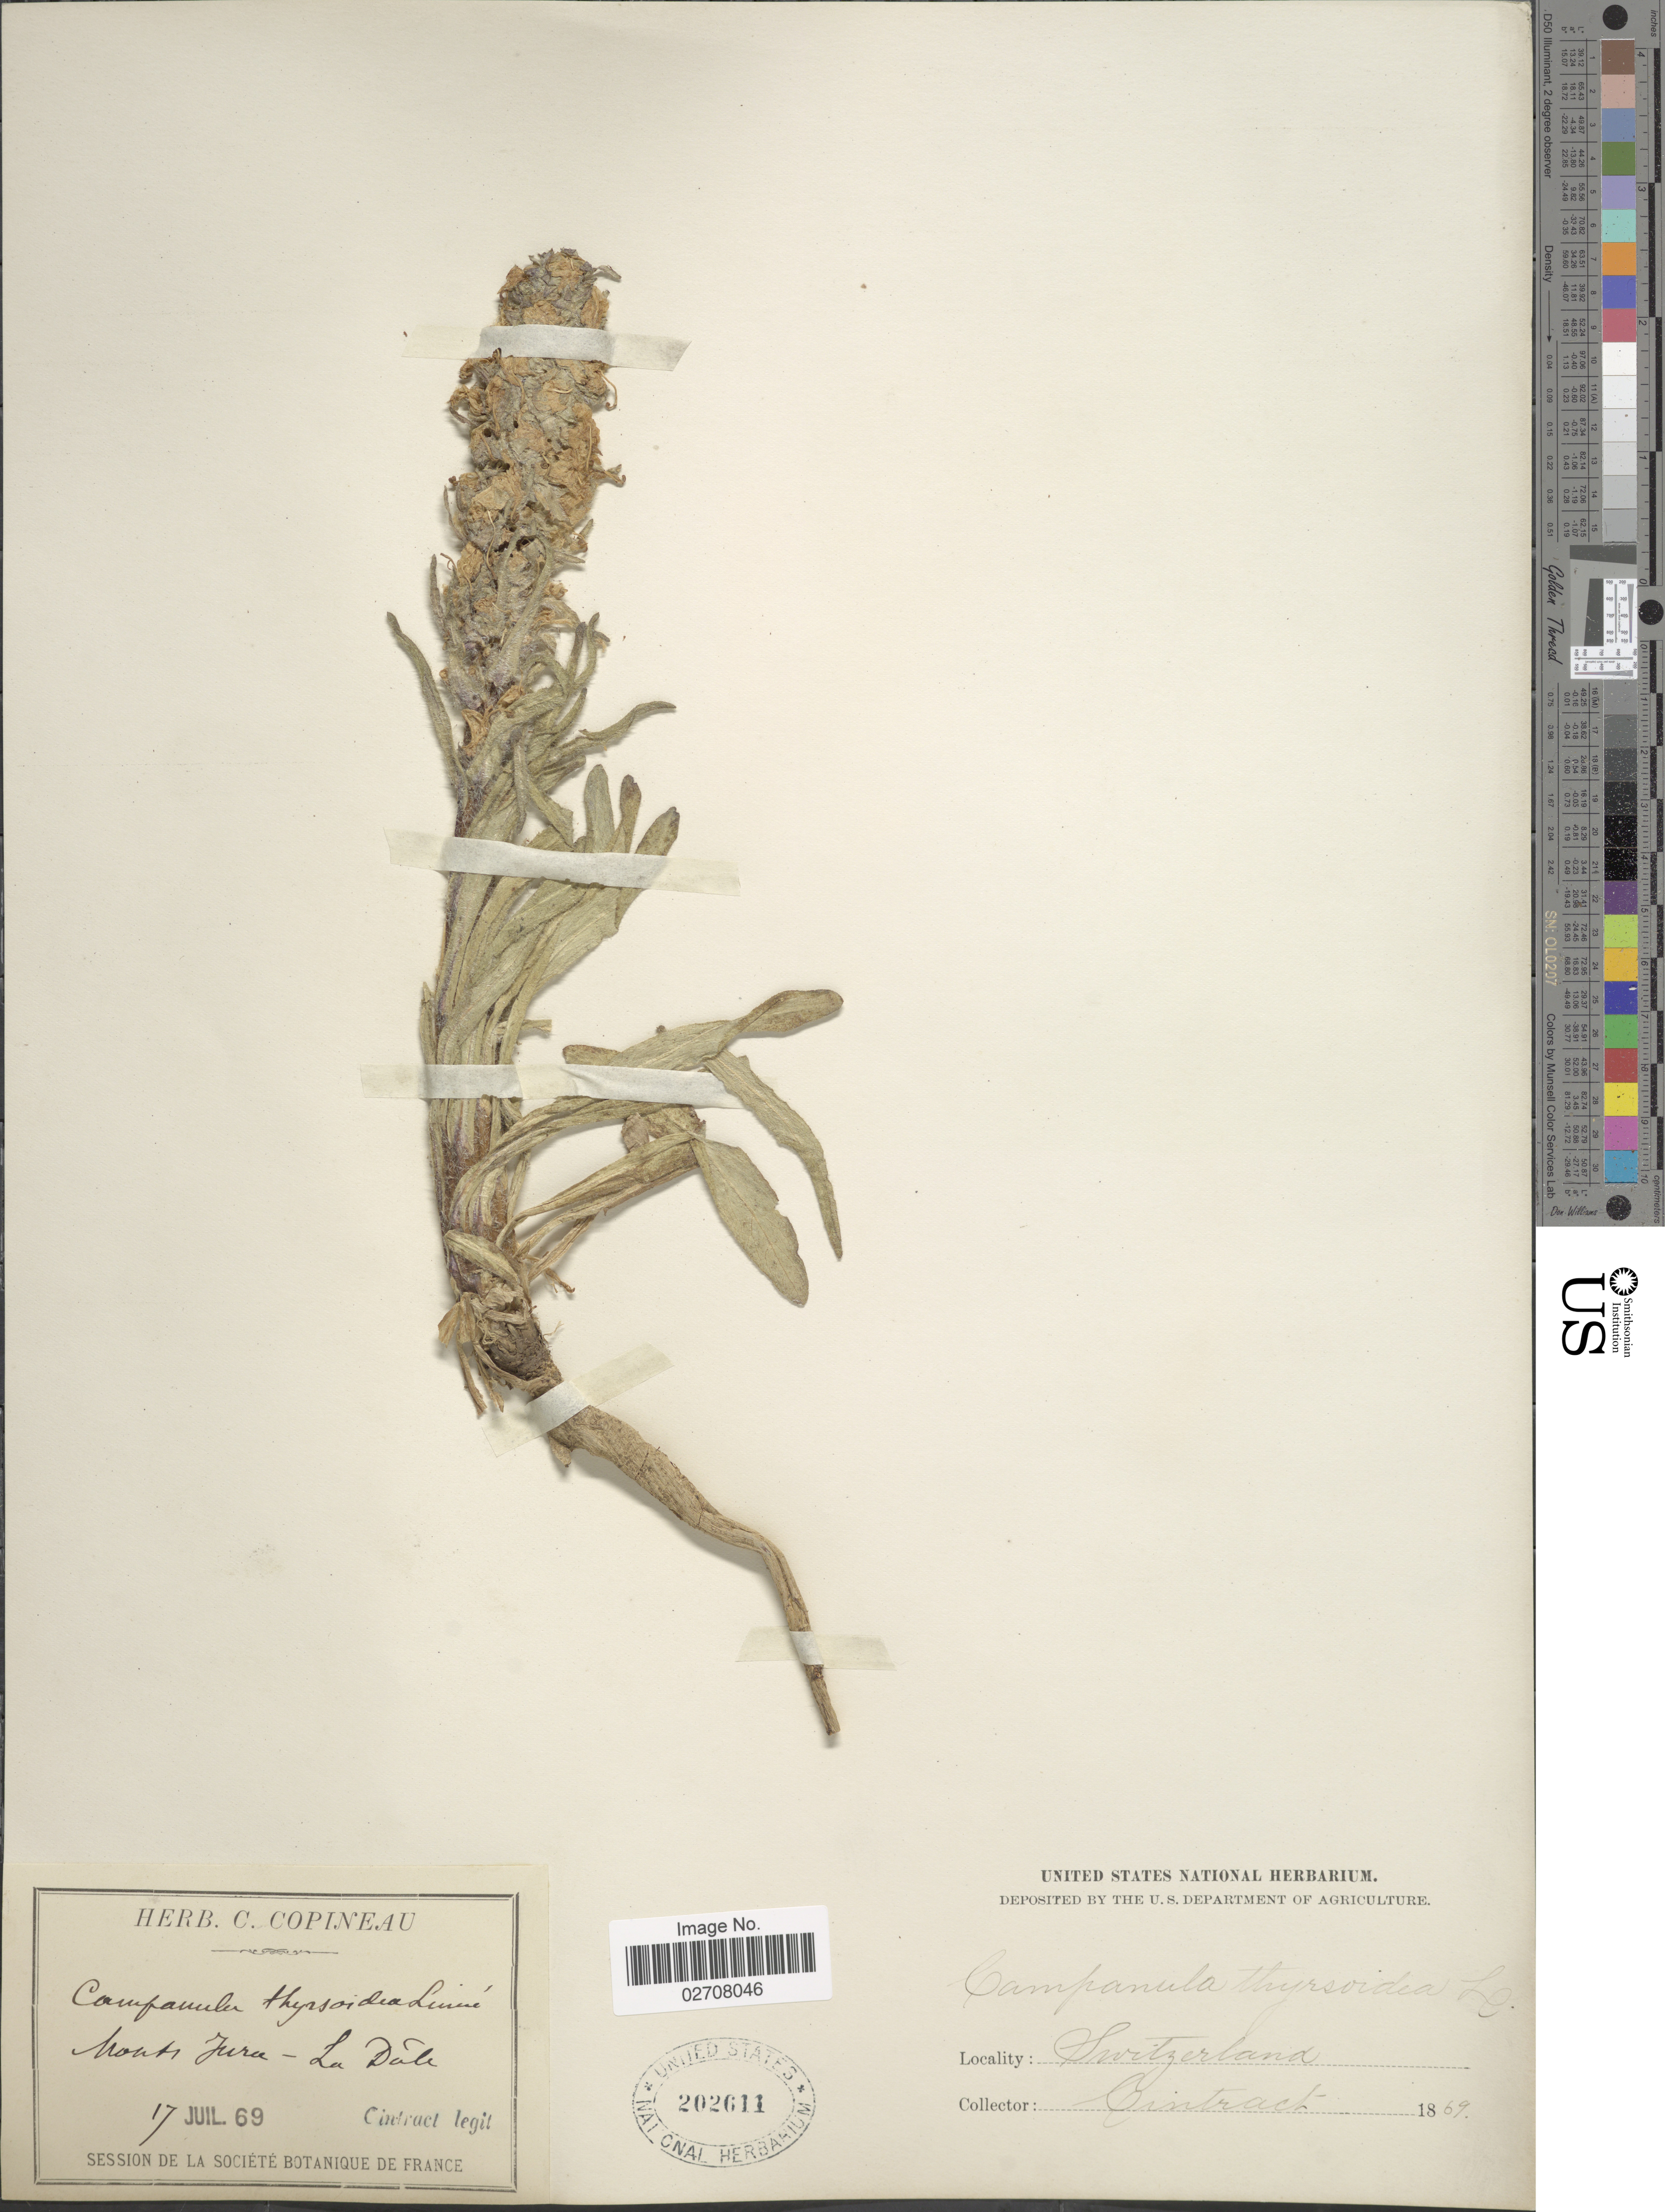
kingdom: Plantae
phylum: Tracheophyta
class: Magnoliopsida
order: Asterales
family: Campanulaceae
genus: Campanula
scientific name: Campanula thyrsoides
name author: L.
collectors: Cintract, --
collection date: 1869-07-17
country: Switzerland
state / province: Jura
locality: Monts Jura - La Dole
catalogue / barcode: US 202611